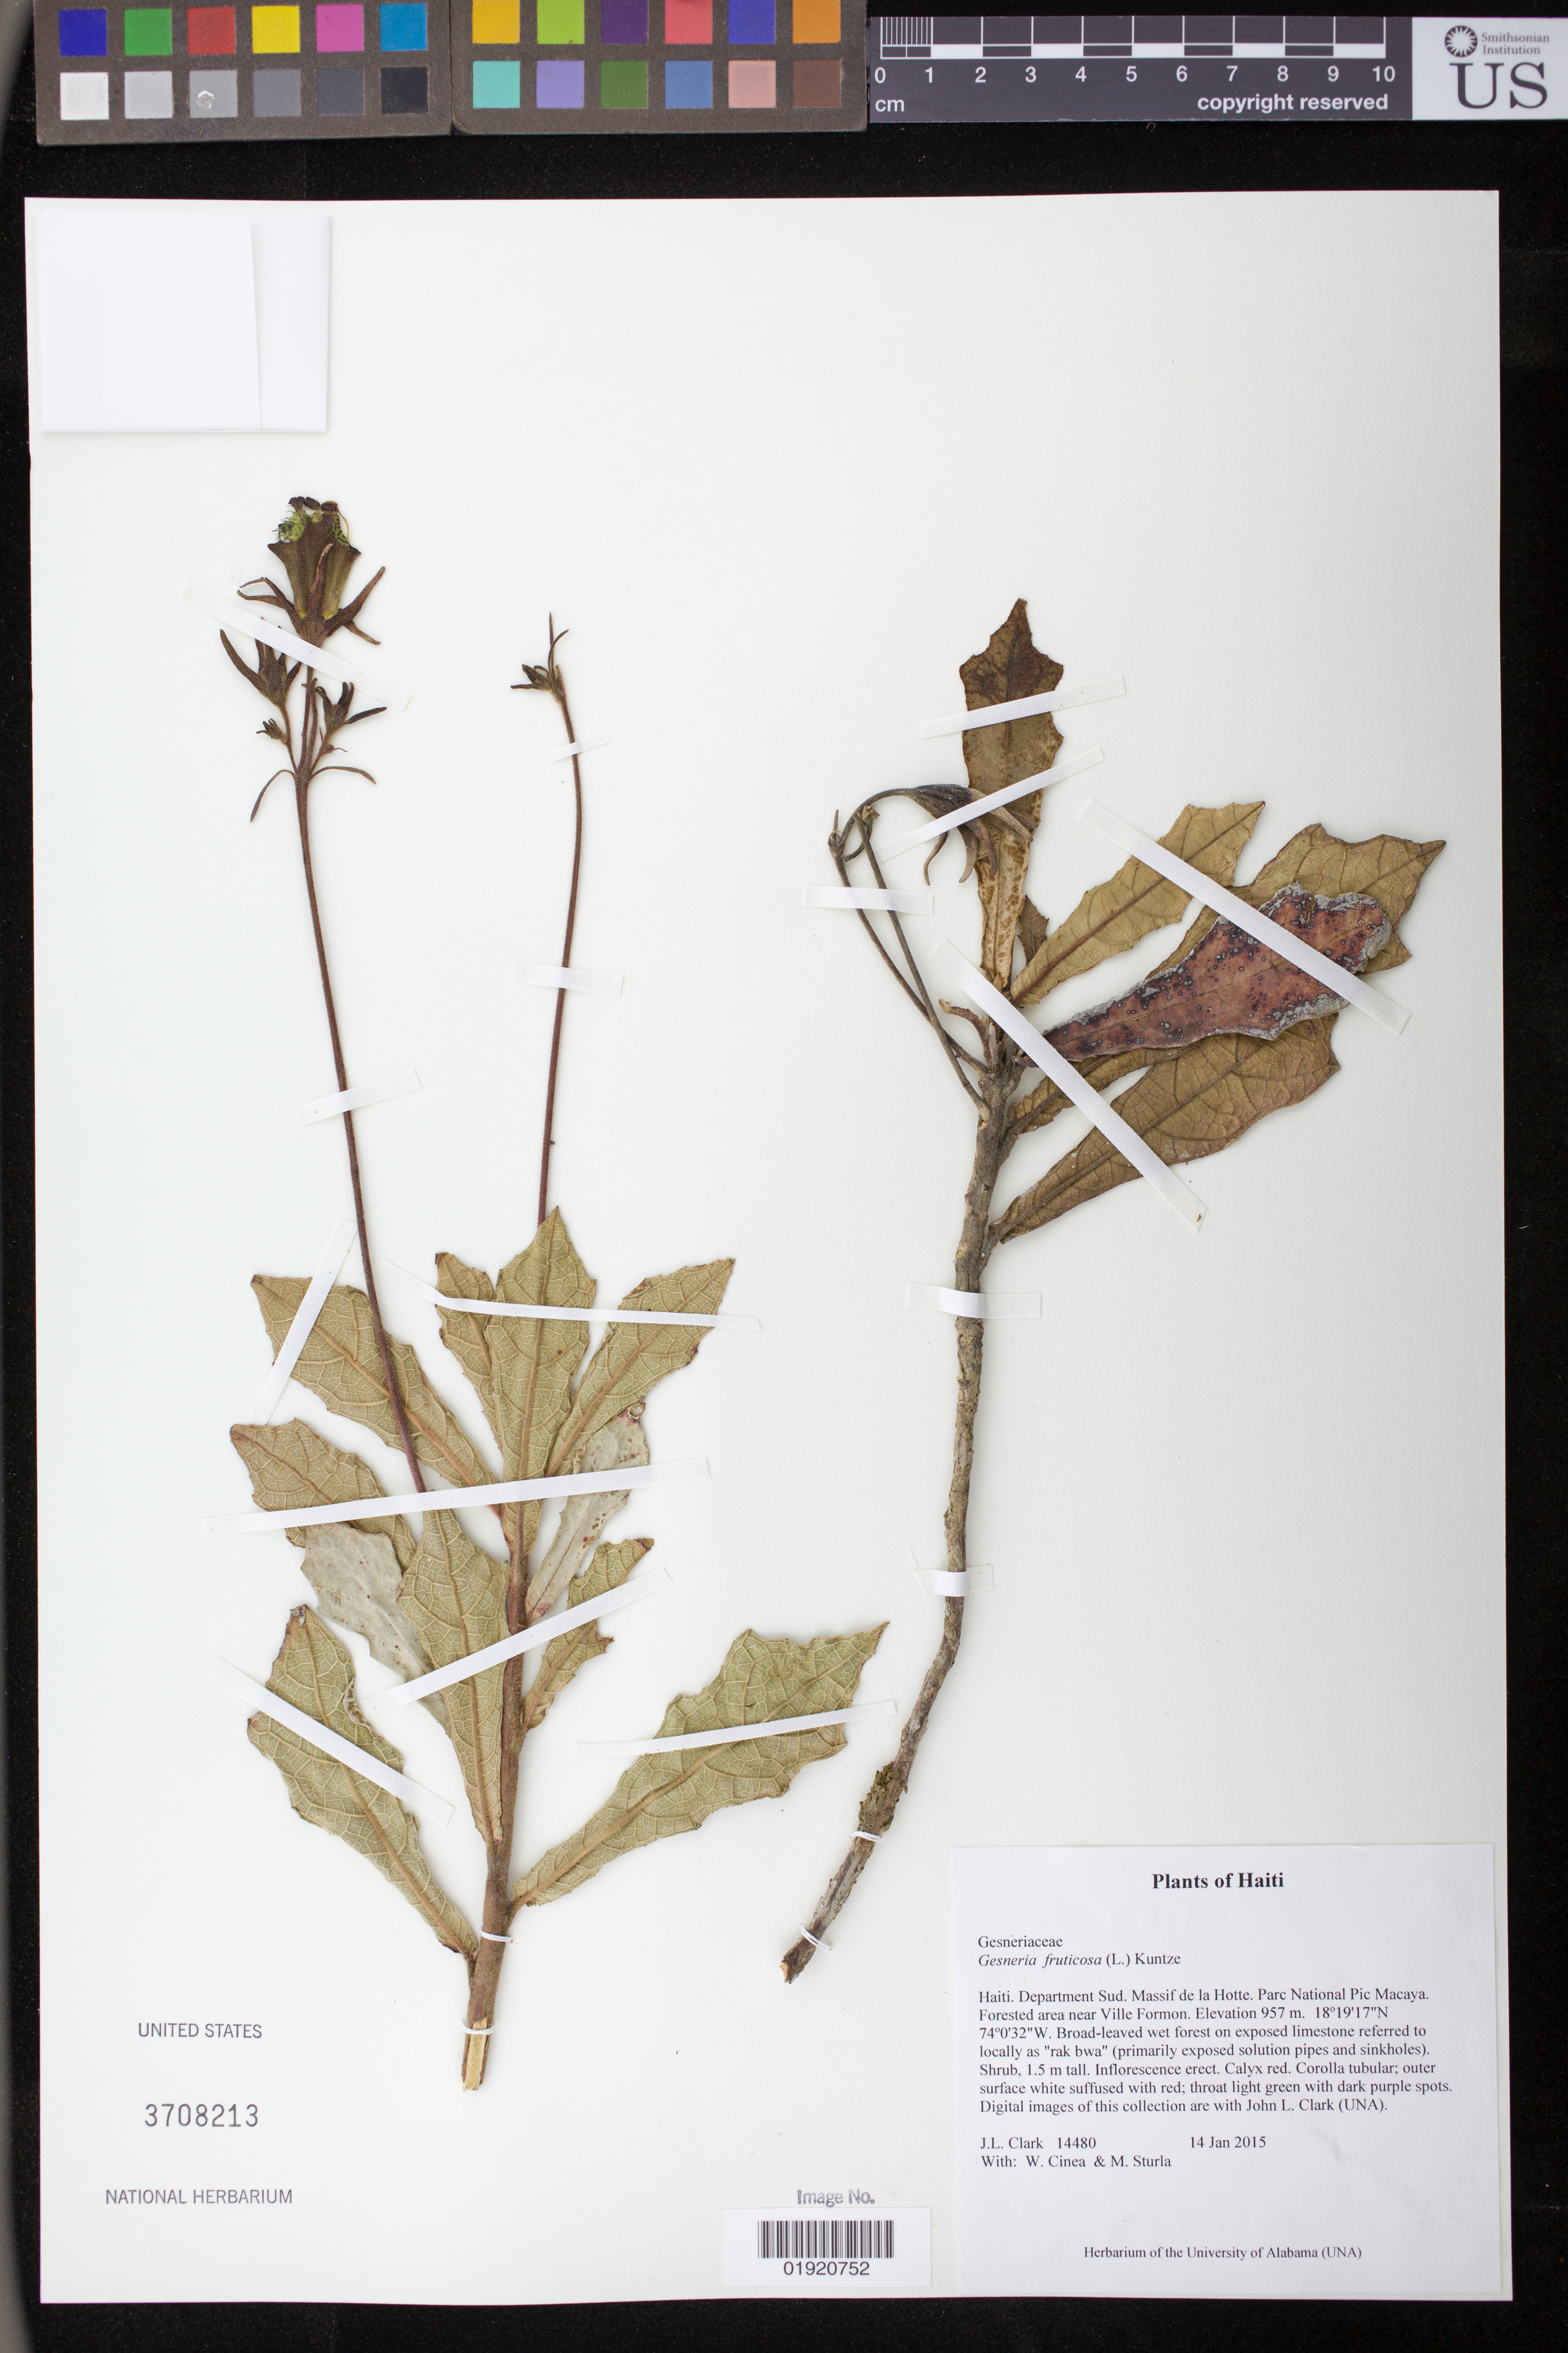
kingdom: Plantae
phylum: Tracheophyta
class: Magnoliopsida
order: Lamiales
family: Gesneriaceae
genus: Gesneria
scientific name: Gesneria fruticosa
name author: (L.) Kuntze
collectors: J. L. Clark, W. Cinea & M. Sturla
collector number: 14480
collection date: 2015-01-14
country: Haiti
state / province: Sud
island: Hispaniola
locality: Haiti. Department Sud. Massif de la Hotte. Parc National Pic Macaya. Forested area near Ville Formon.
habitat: Broad-leaved wet forest on exposed limestone referred to locally as "rak bwa" (primarily exposed solution pipes and sinkholes).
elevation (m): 957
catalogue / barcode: US 3708213